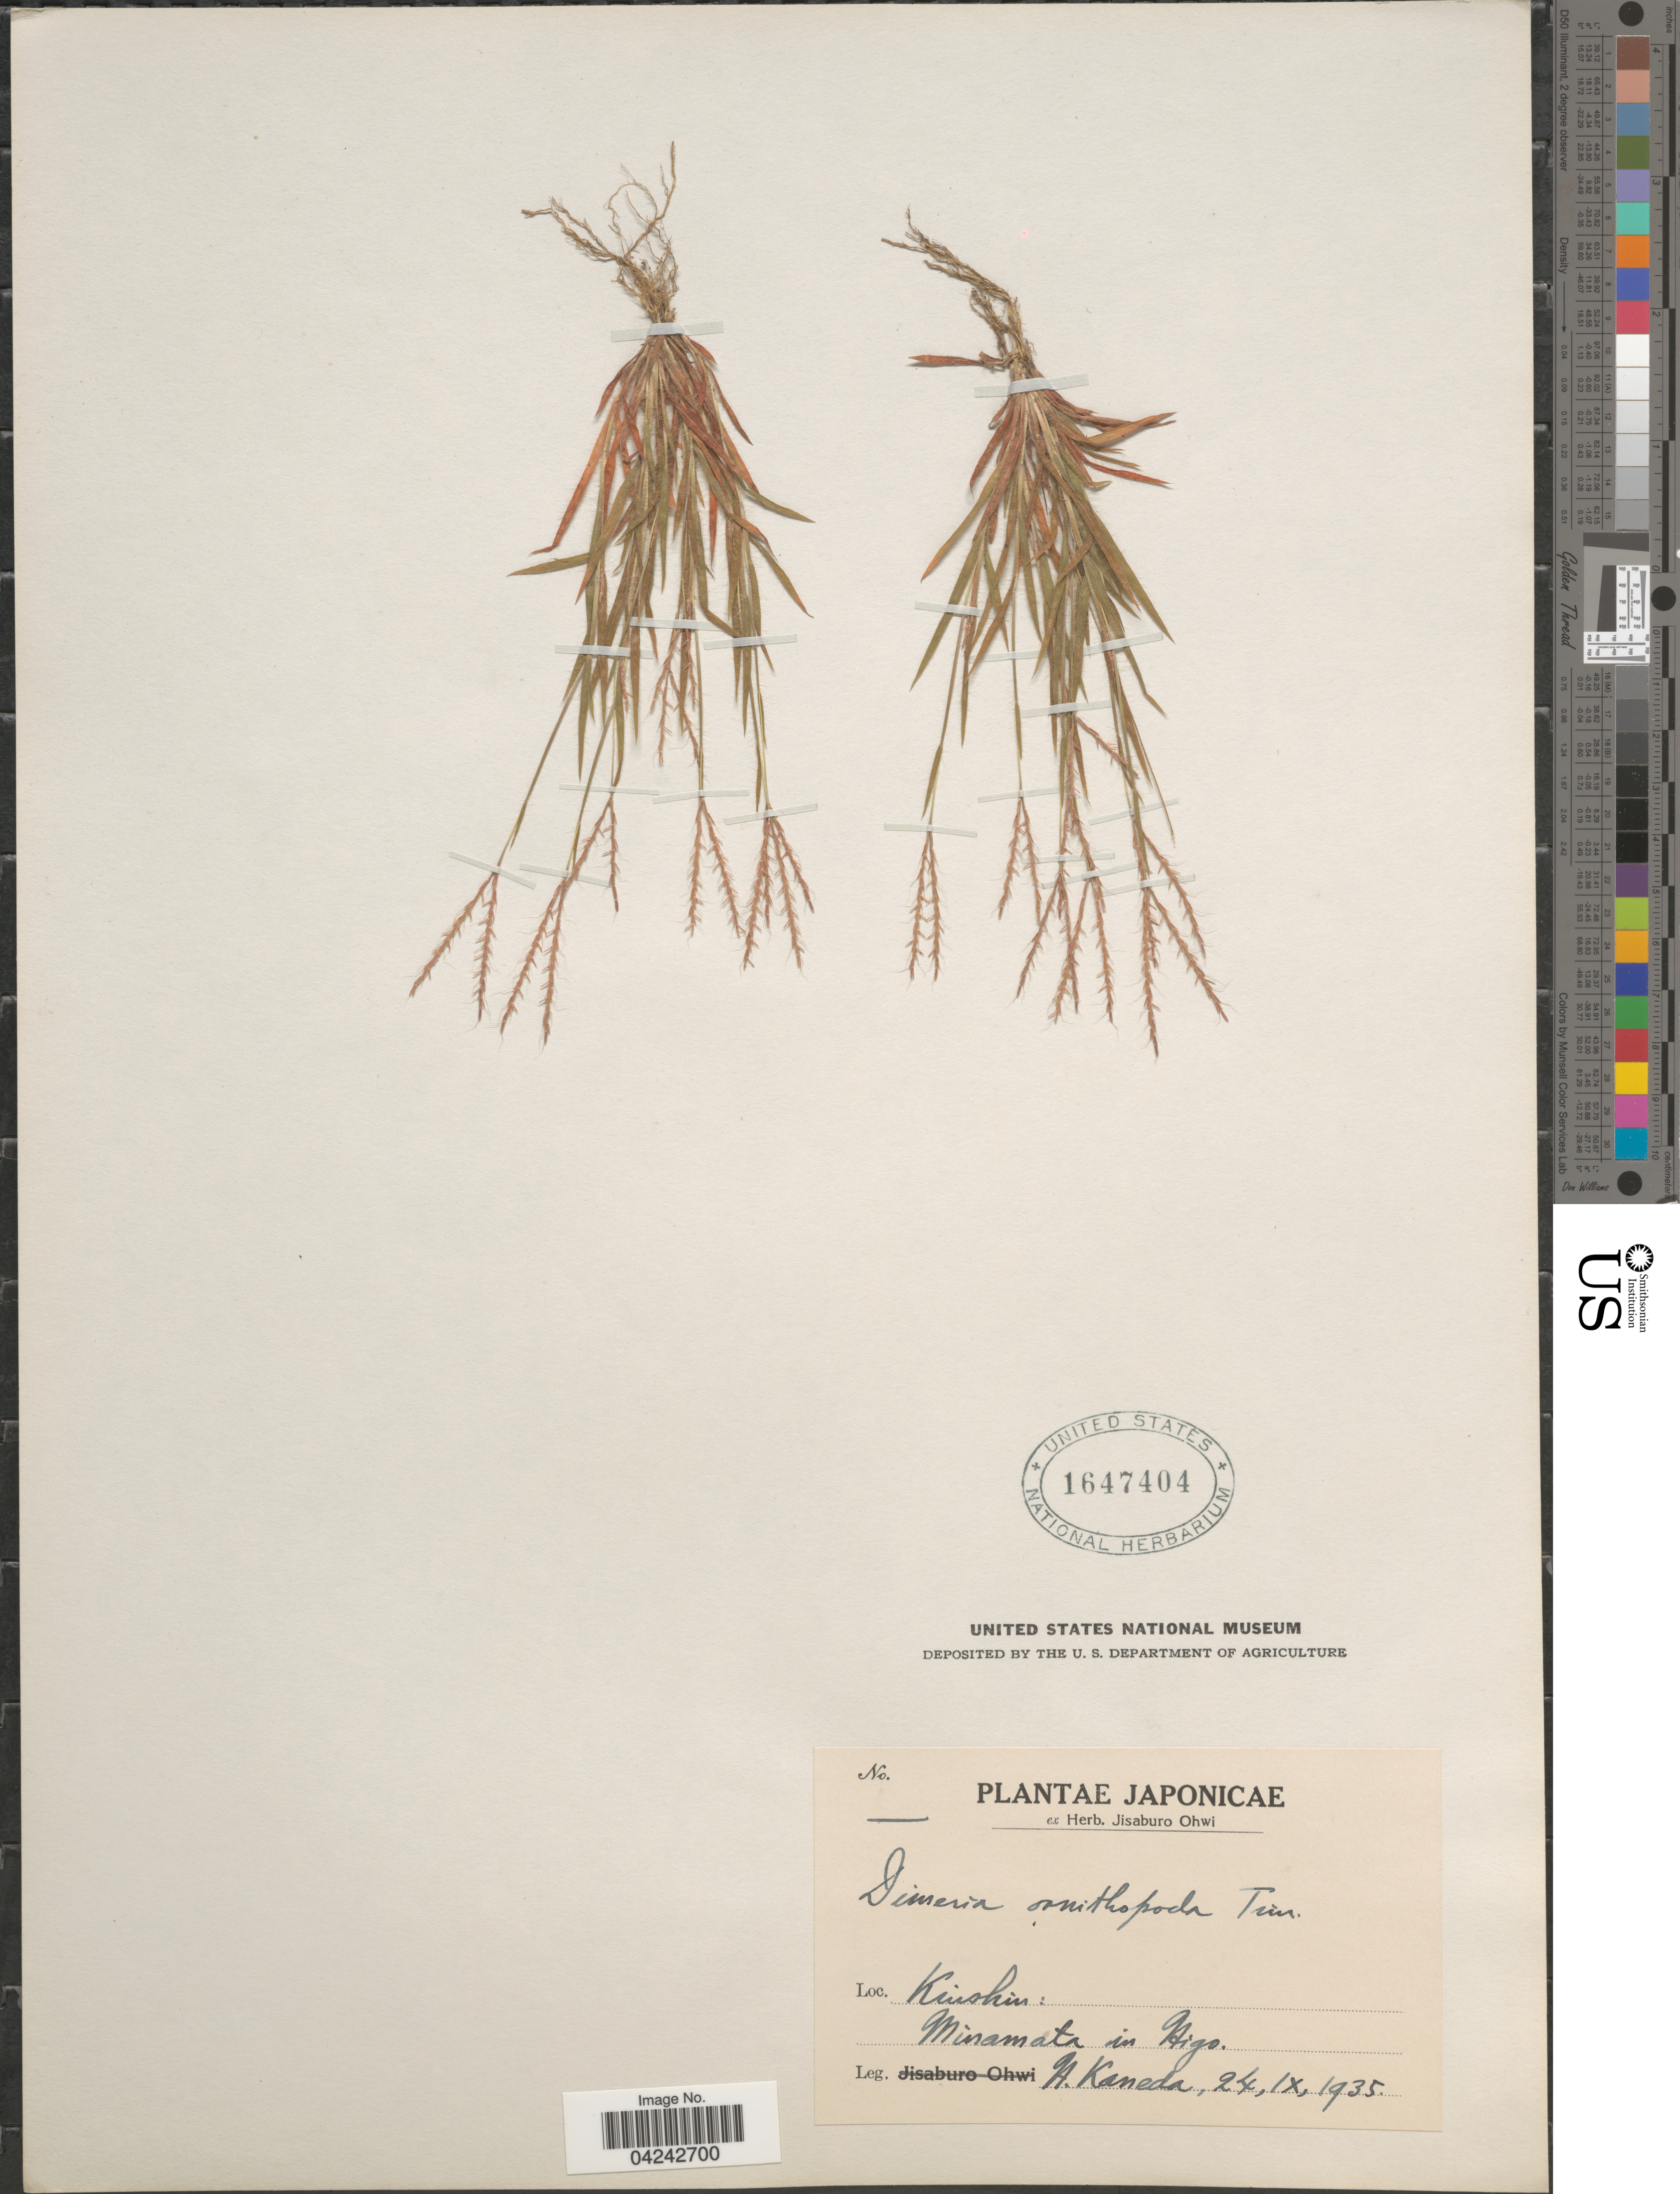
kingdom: Plantae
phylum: Tracheophyta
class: Liliopsida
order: Poales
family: Poaceae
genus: Dimeria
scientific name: Dimeria ornithopoda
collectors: H. Kaneda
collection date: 1935-09-24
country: Japan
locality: Kiushiu: Minamata in Higo.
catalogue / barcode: US 1647404